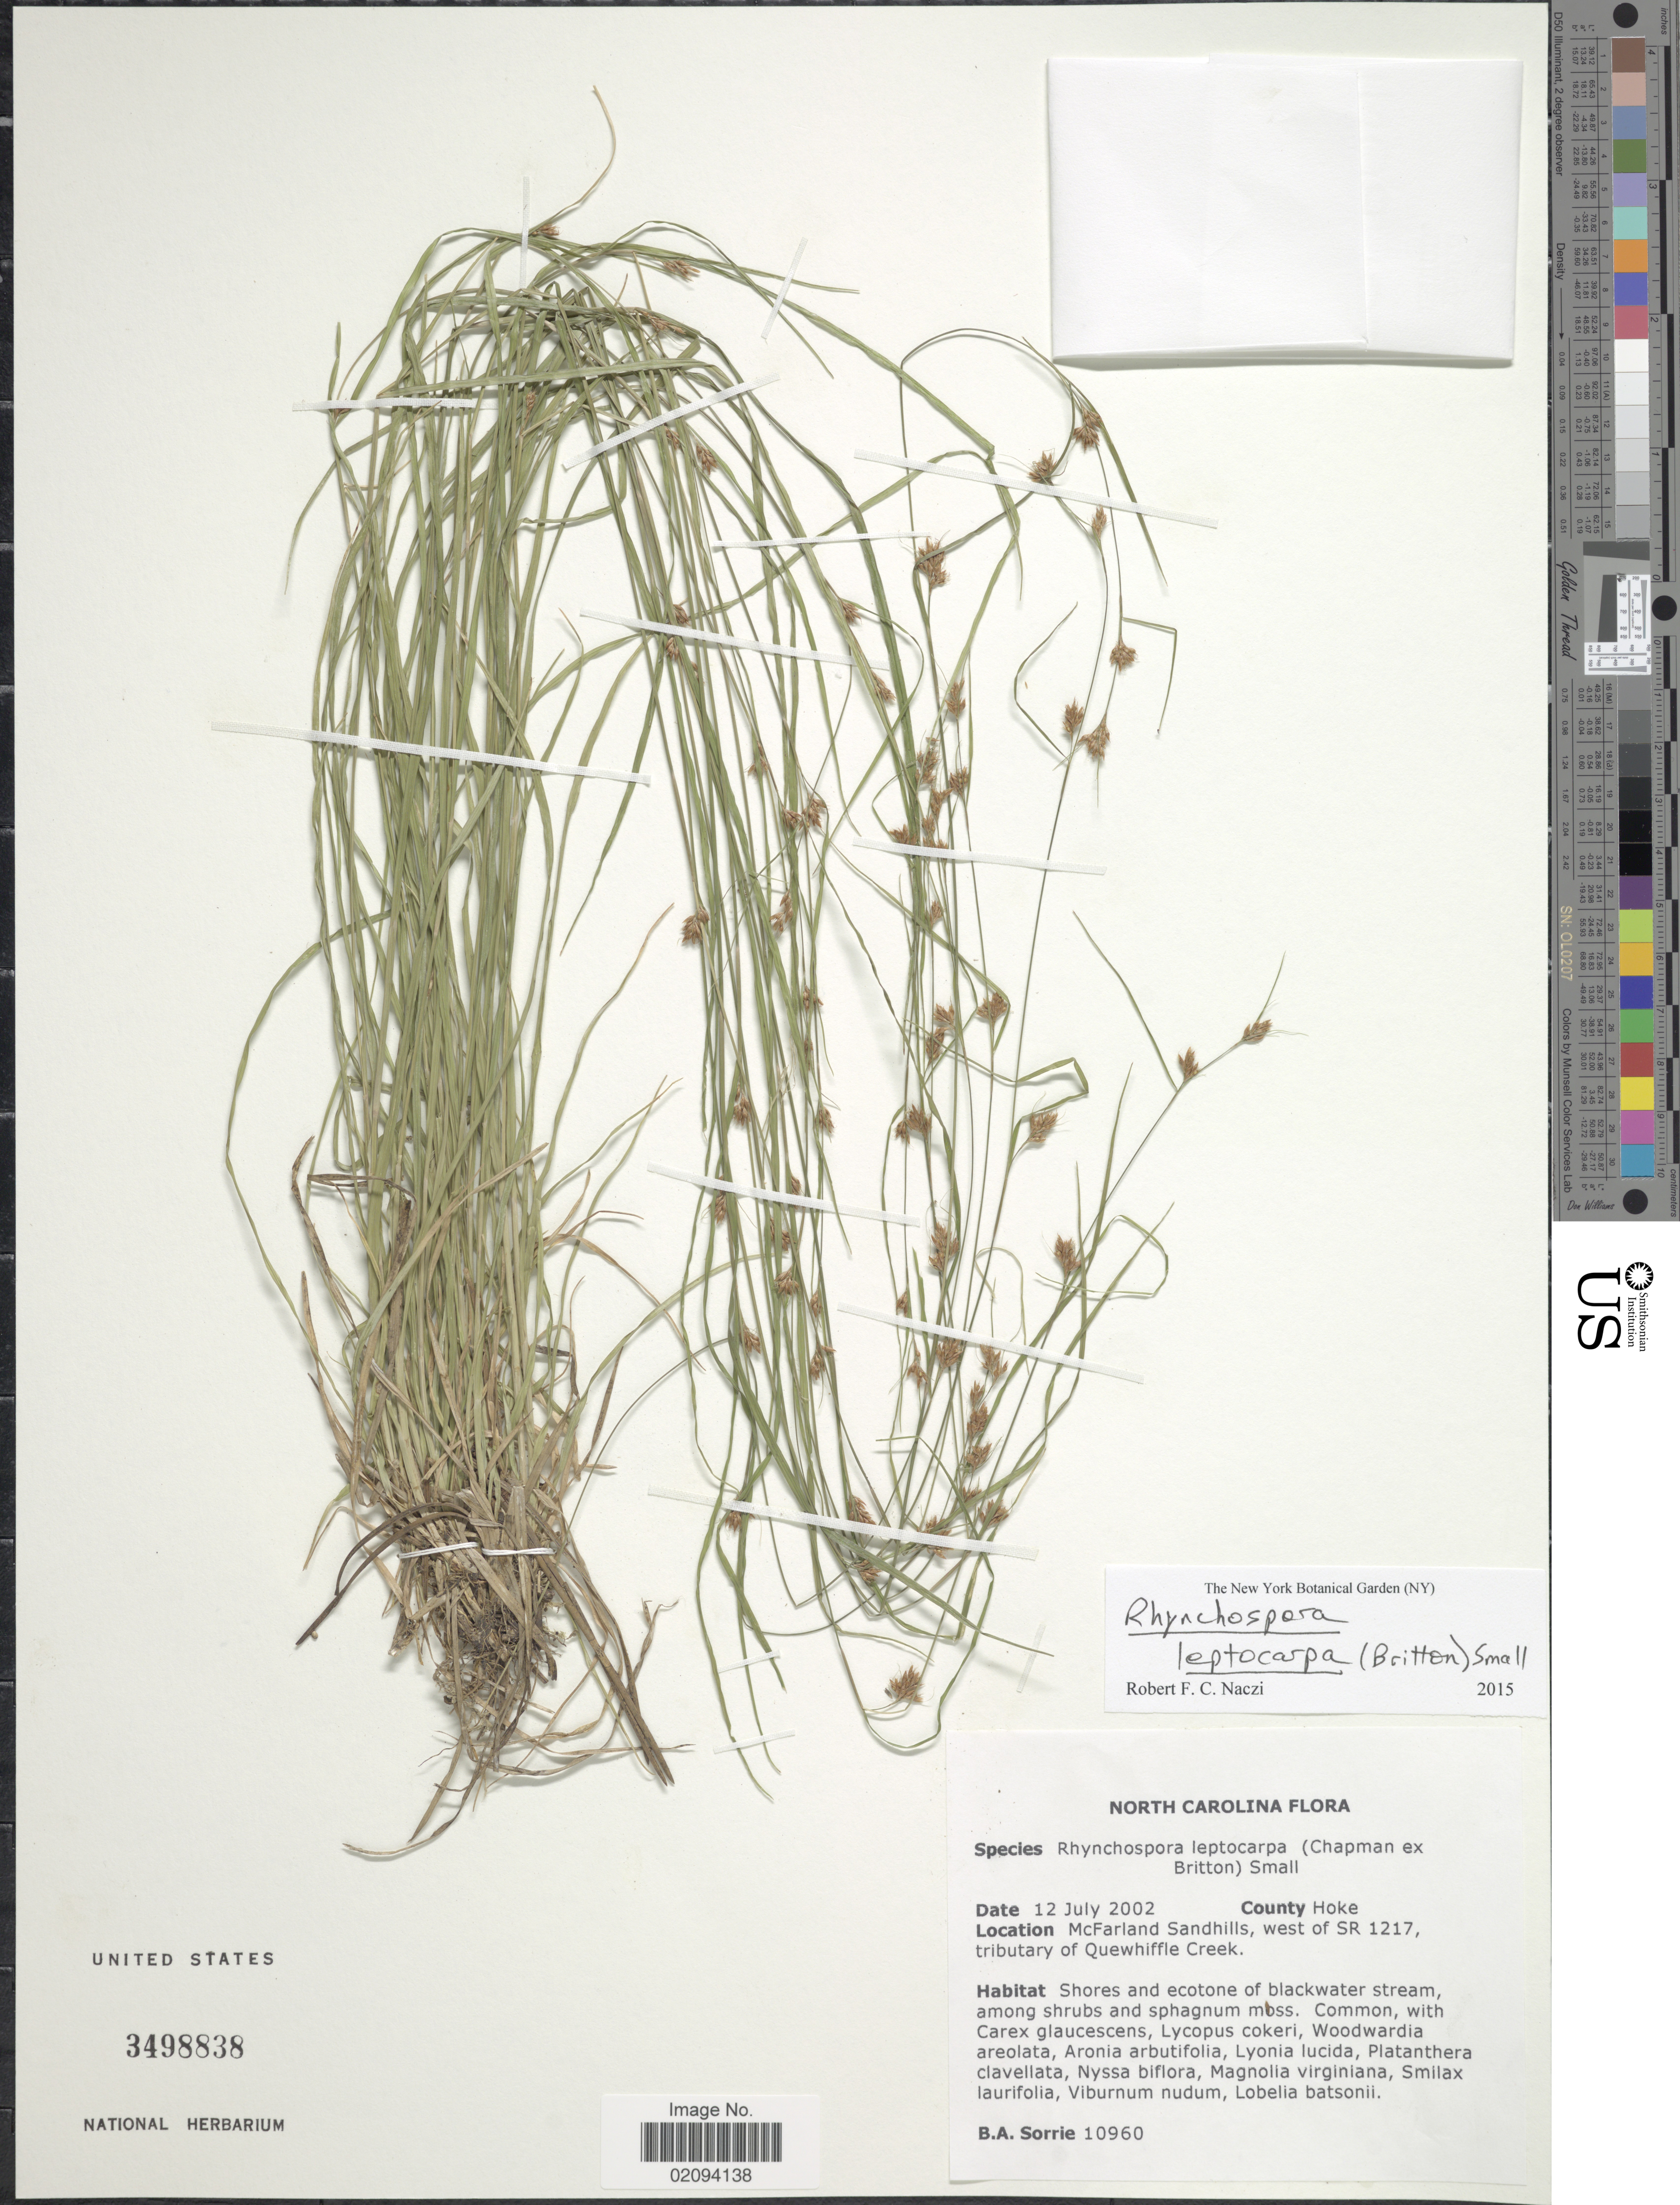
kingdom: Plantae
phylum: Tracheophyta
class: Liliopsida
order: Poales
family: Cyperaceae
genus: Rhynchospora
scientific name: Rhynchospora leptocarpa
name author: (Chapm. ex Britton) Small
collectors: B. Sorrie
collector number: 10960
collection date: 2002-07-12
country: United States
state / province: North Carolina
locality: McFarland Sandhills, west of SR 1217, tributary of Quewhiffle Creek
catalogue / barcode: US 3498838